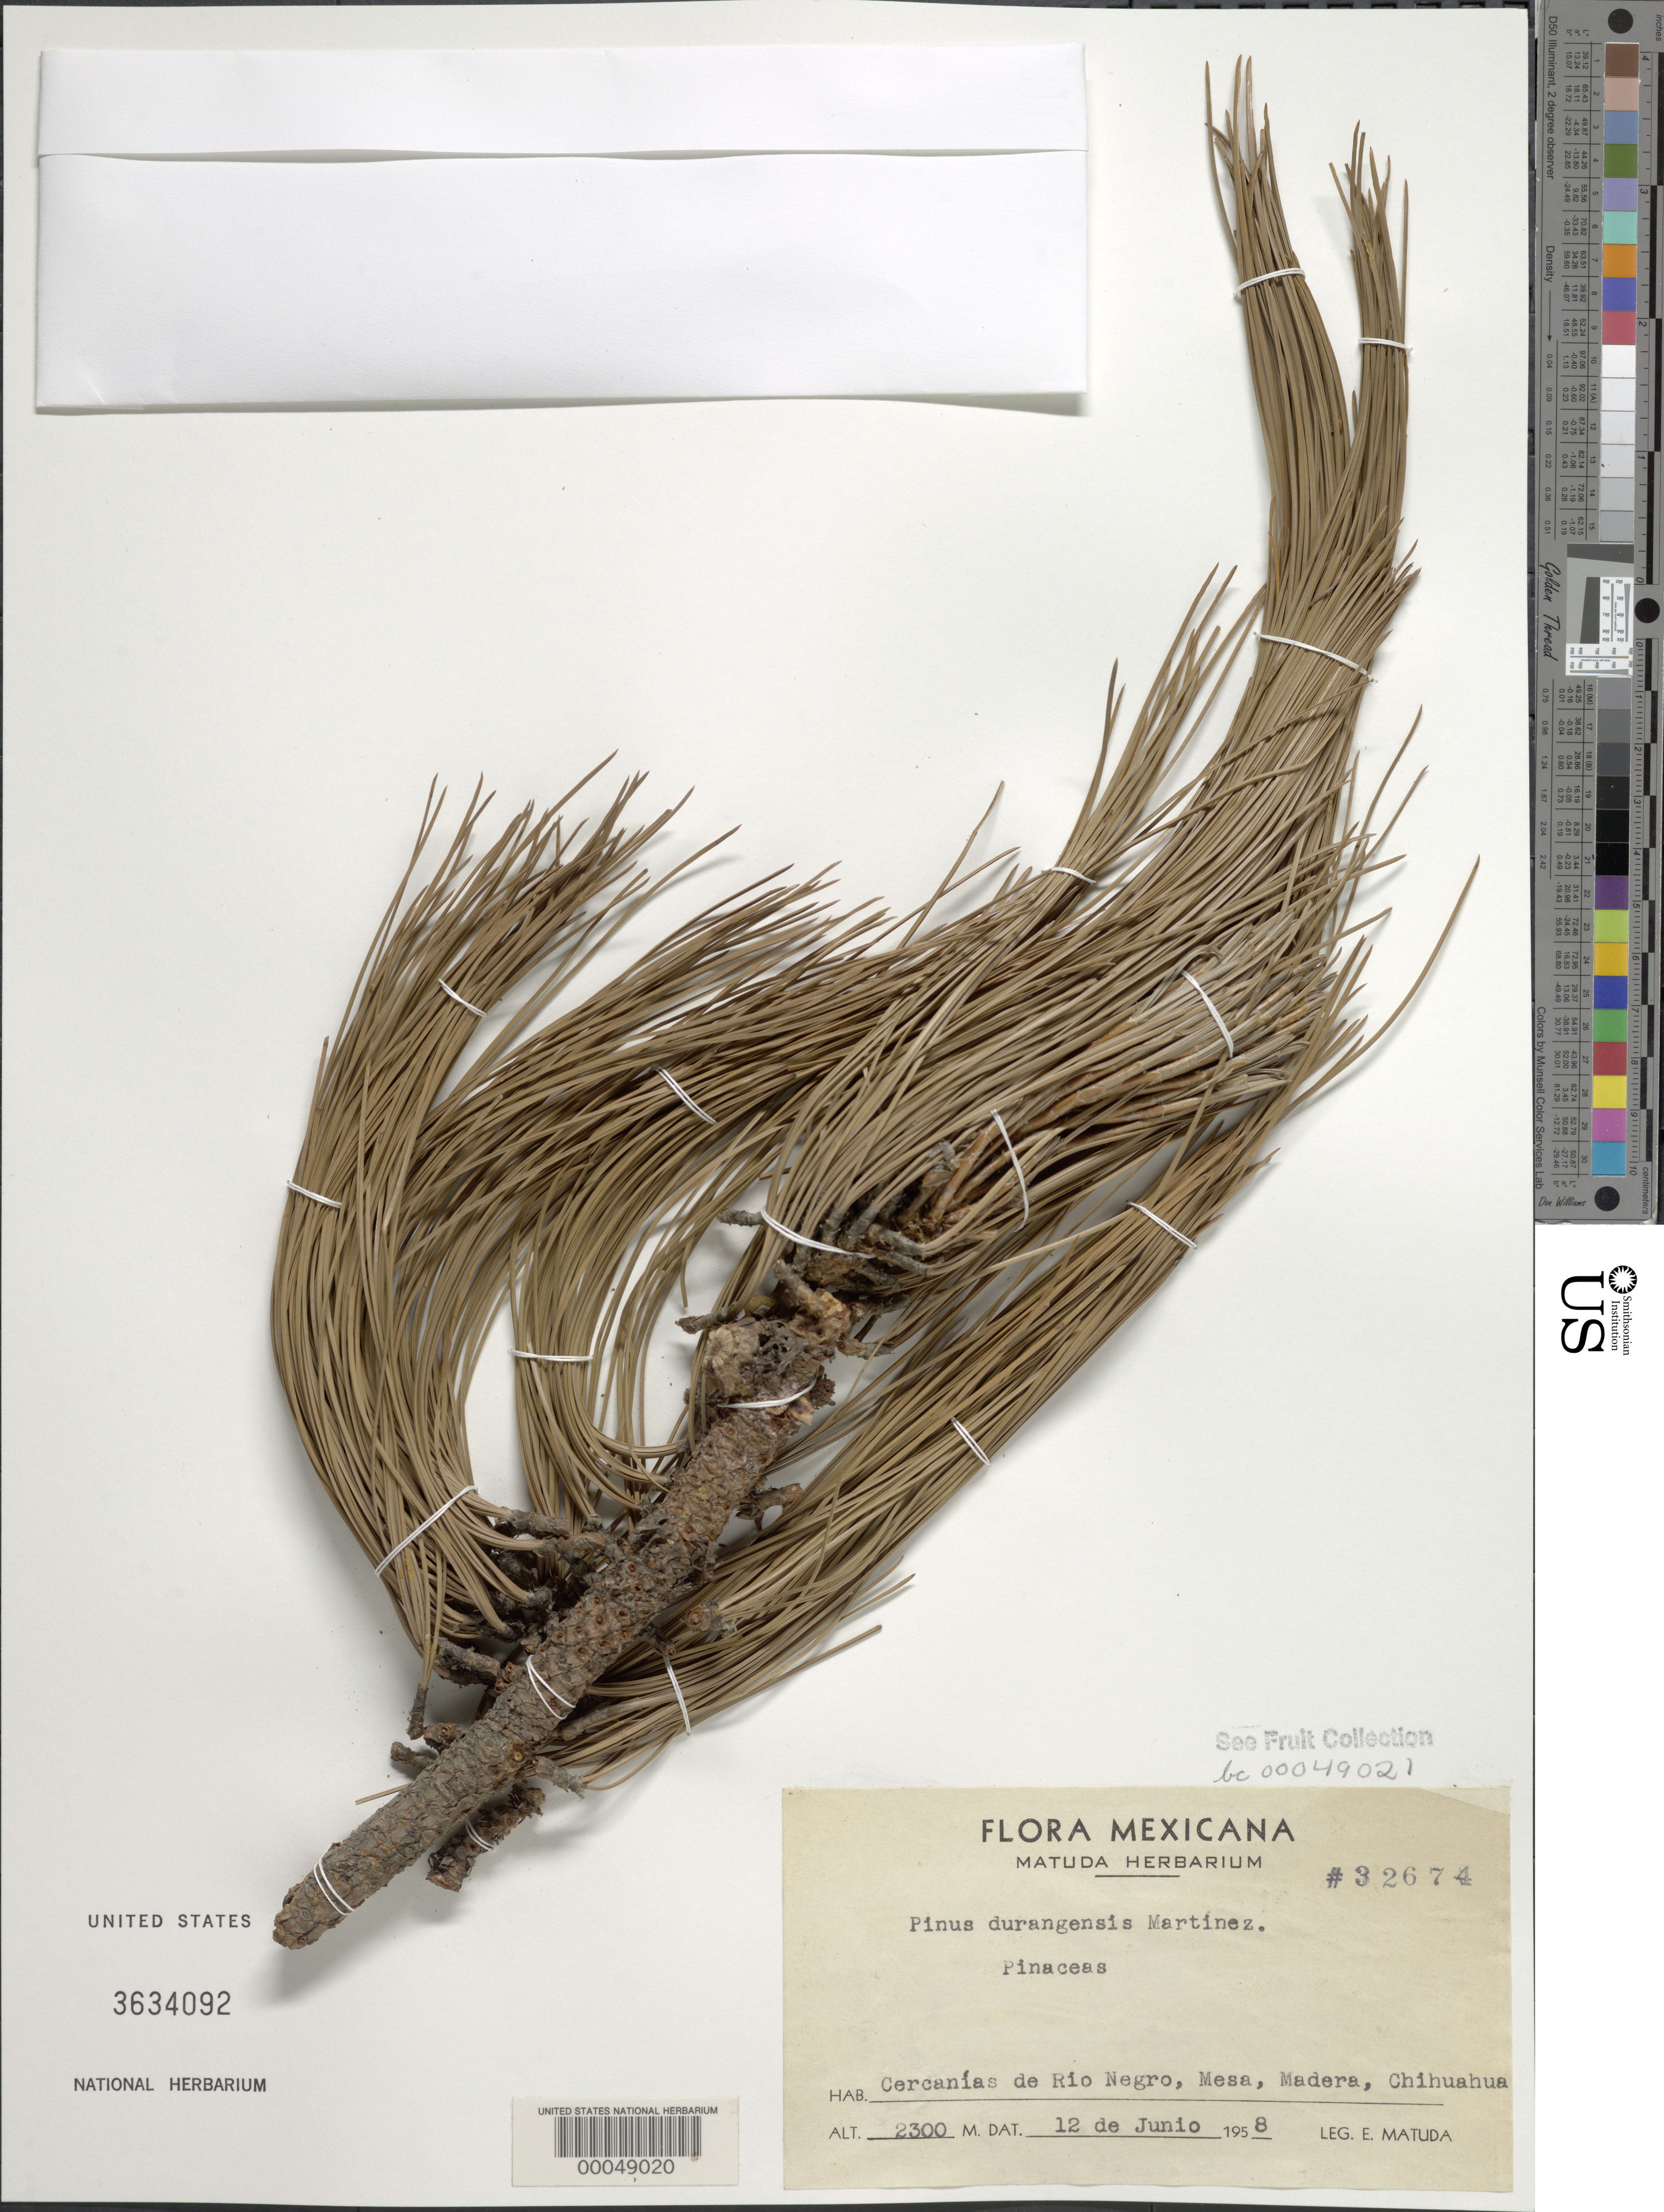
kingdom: Plantae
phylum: Tracheophyta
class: Pinopsida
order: Pinales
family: Pinaceae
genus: Pinus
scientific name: Pinus durangensis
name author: Martínez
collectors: E. Matuda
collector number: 32674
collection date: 1958-06-12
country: Mexico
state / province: Chihuahua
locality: Cercanias de Rio Negro, Mesa, Madera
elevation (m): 2300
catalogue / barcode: US 3634092